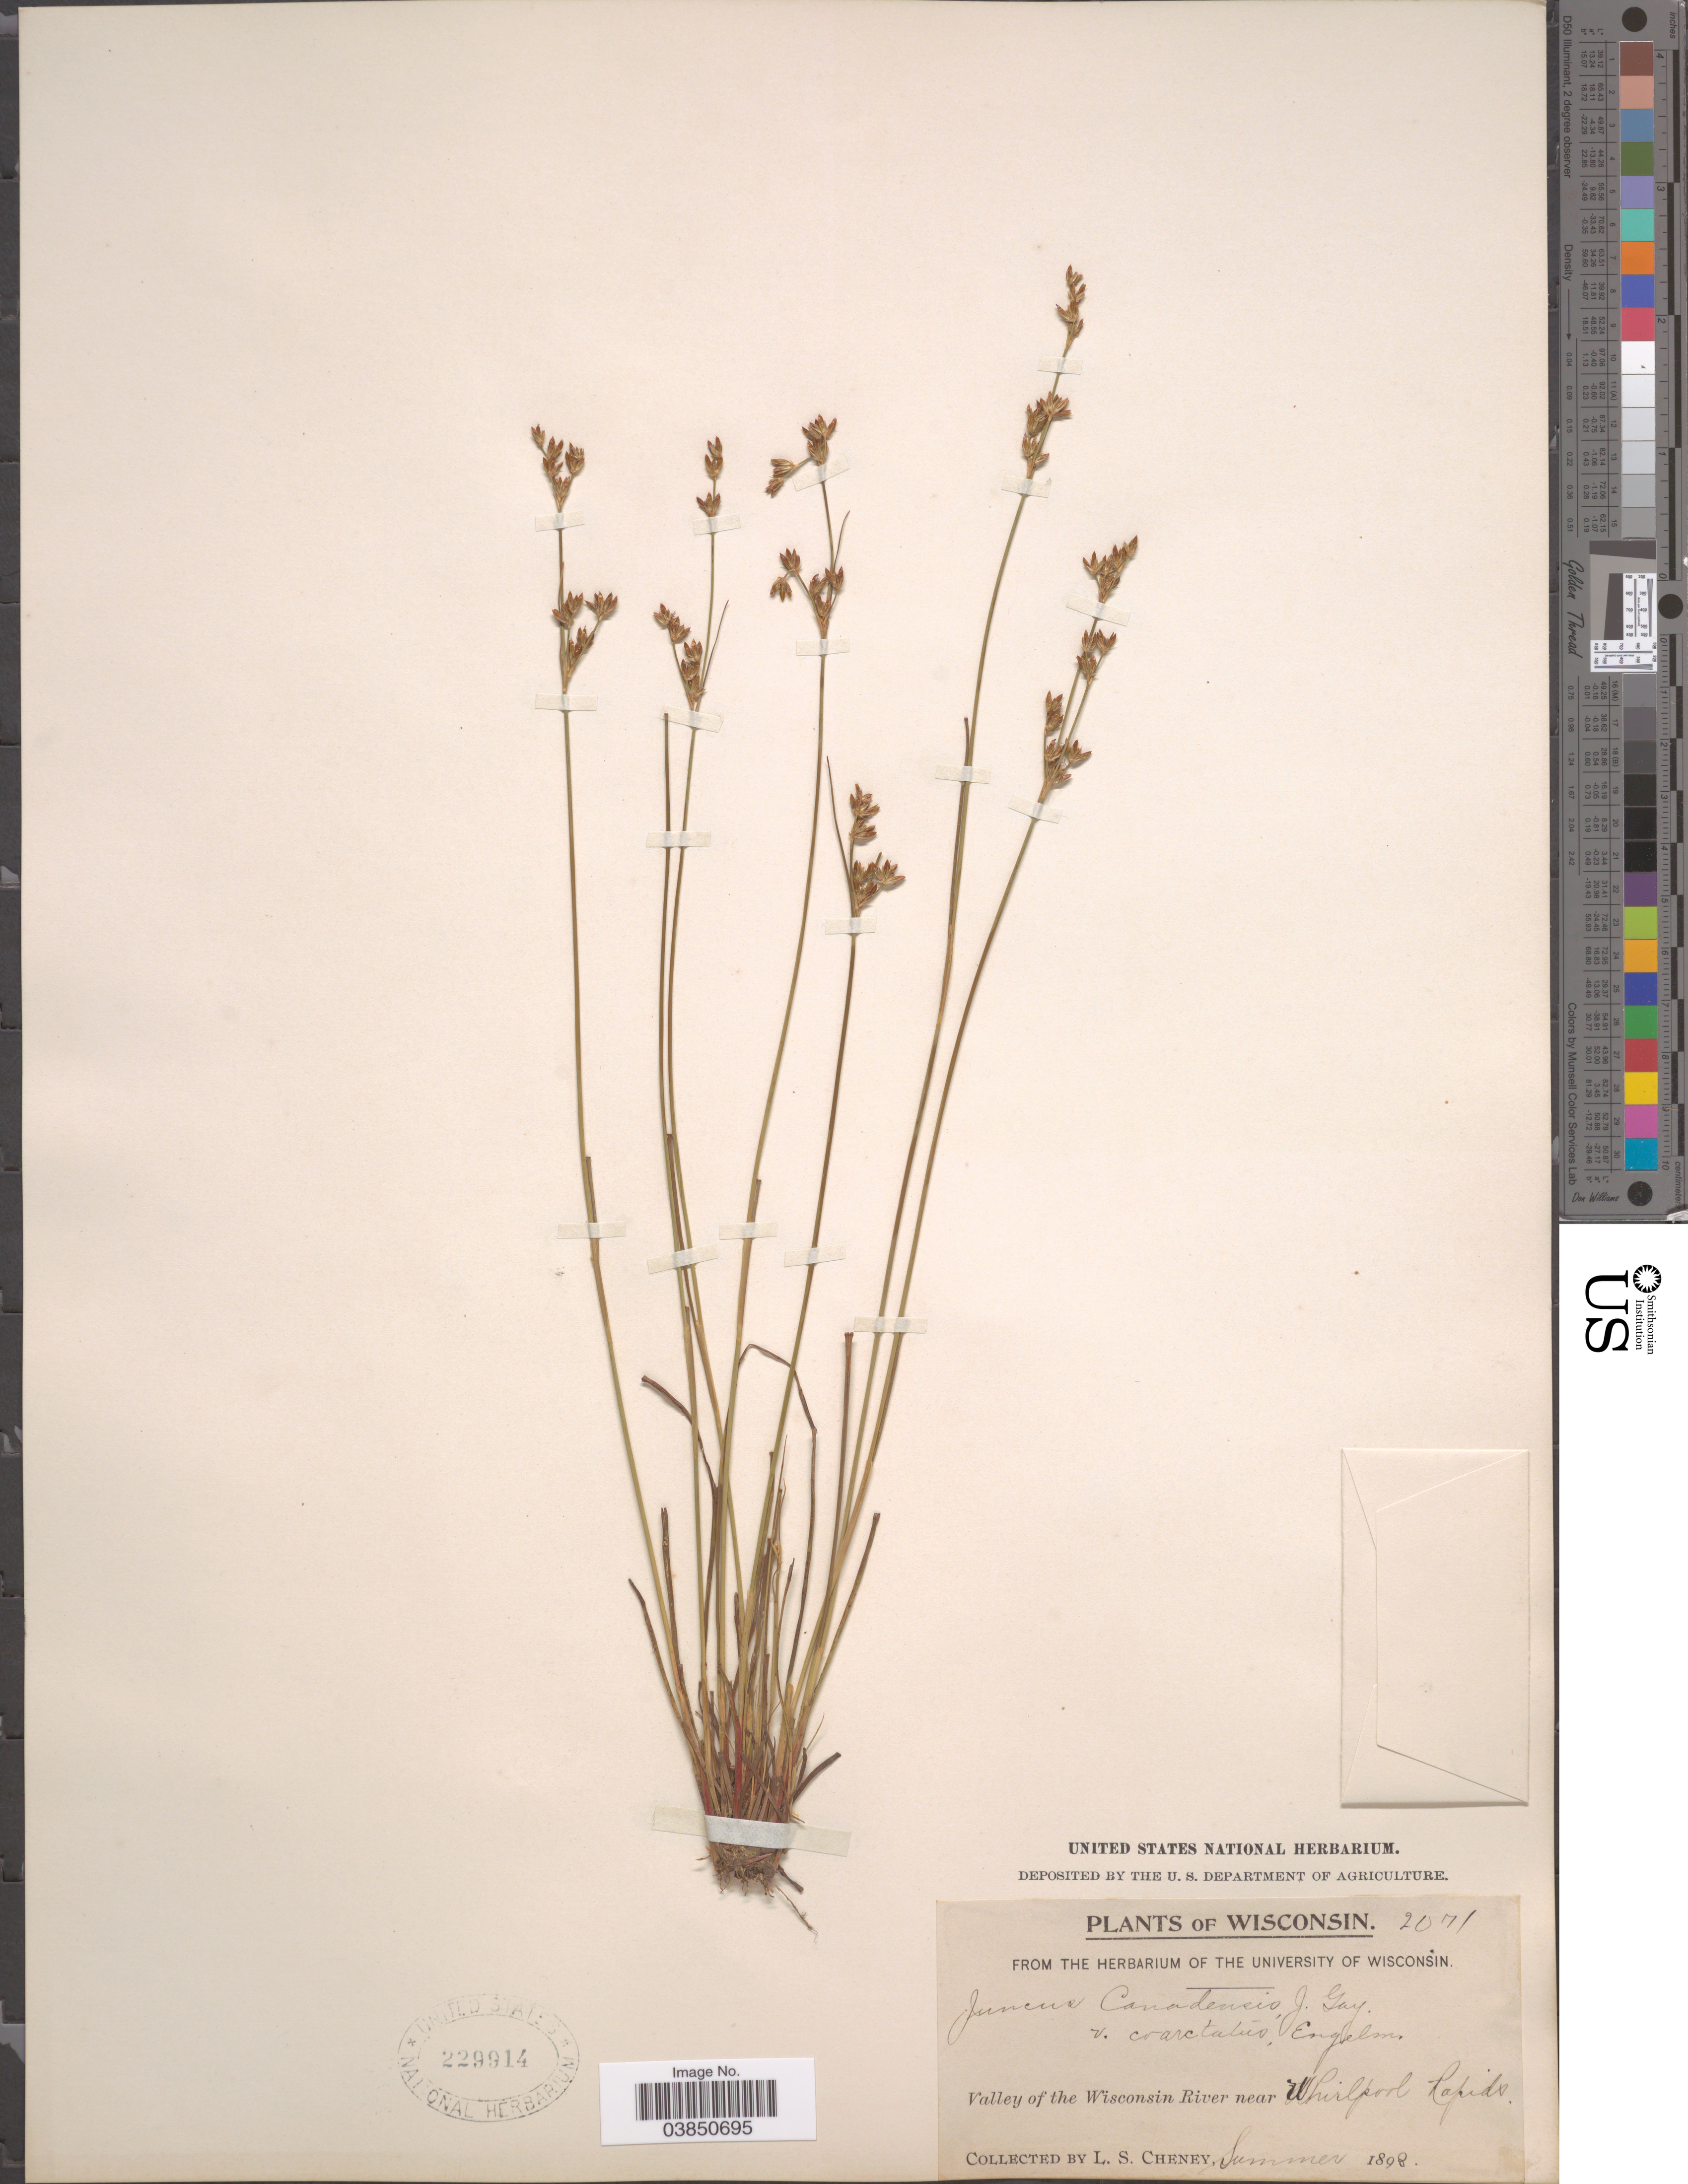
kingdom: Plantae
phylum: Tracheophyta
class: Liliopsida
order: Poales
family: Juncaceae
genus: Juncus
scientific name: Juncus brevicaudatus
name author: (Engelm.) Fernald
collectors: L. Cheney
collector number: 2071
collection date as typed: summer 1898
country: United States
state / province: Wisconsin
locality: Valley of the Wisconsin River near Whirlpool Rapids.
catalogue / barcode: US 229914